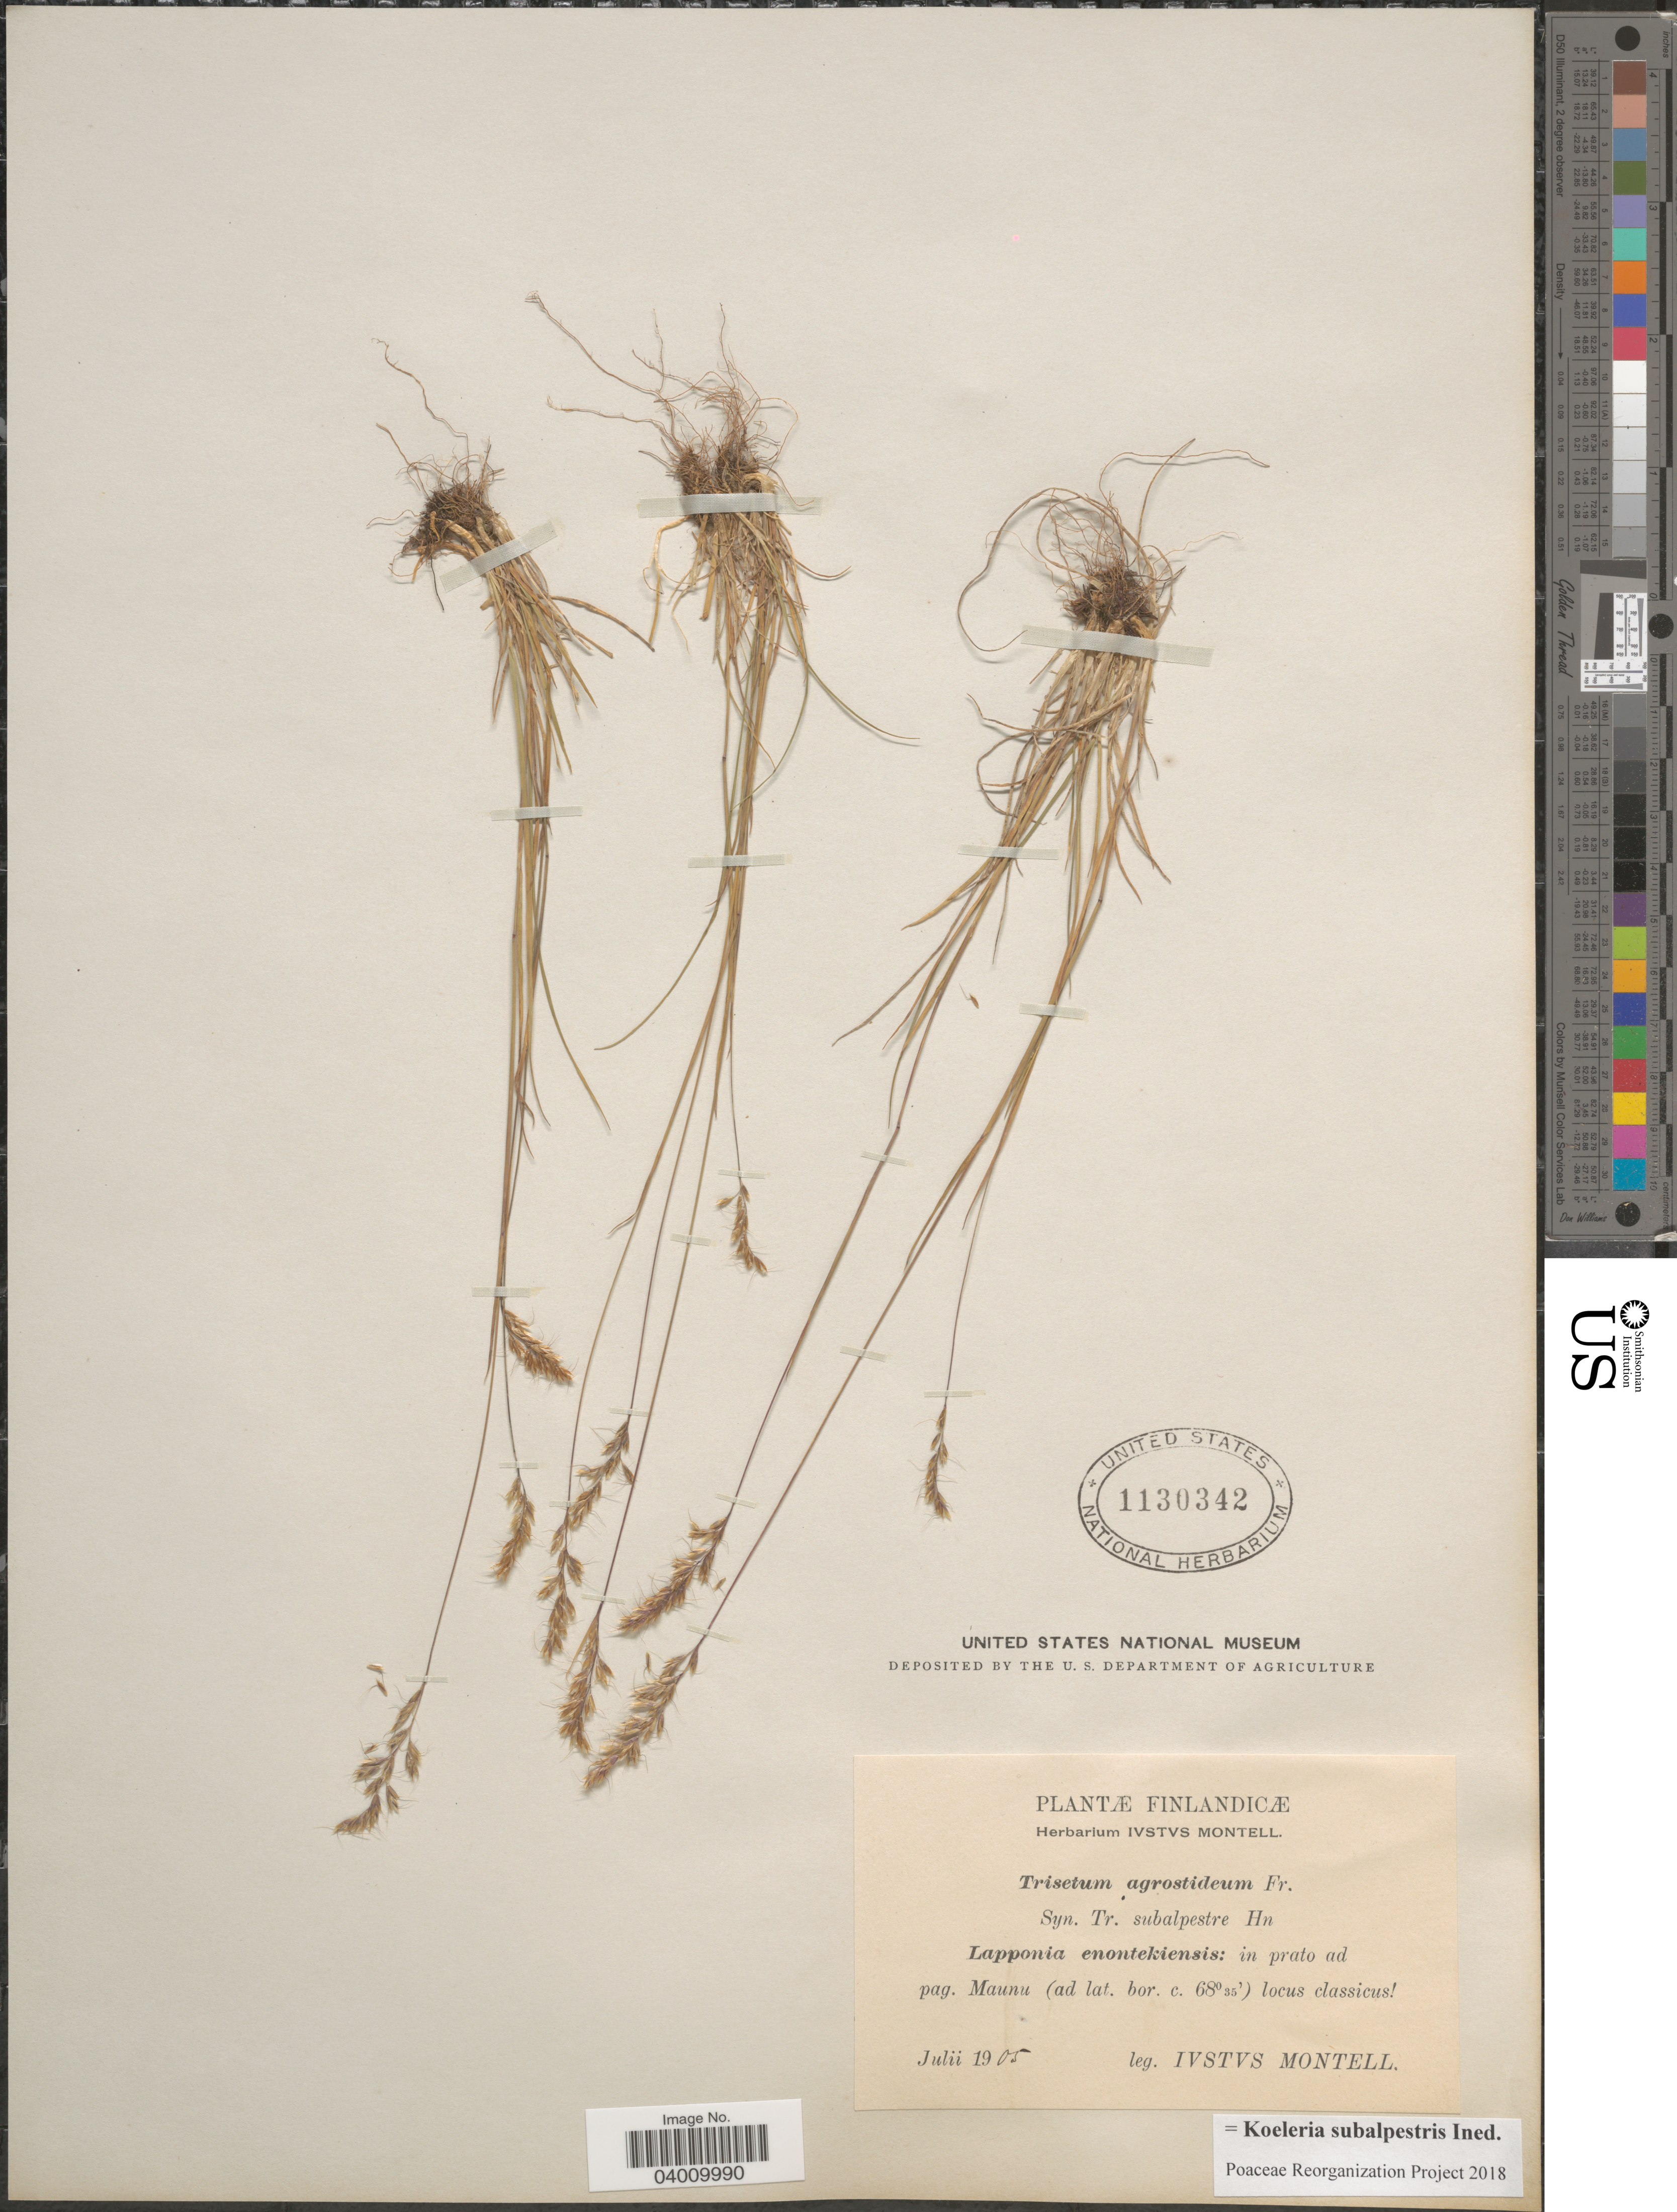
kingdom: Plantae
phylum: Tracheophyta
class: Liliopsida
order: Poales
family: Poaceae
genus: Koeleria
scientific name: Koeleria subalpestris ined.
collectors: I. Montell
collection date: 1905-07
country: Finland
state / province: Lappi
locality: Finlandicæ. lapponia enontekiensis: in prato ad pag. Maunu locus classicus [illegible text]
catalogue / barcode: US 1130342